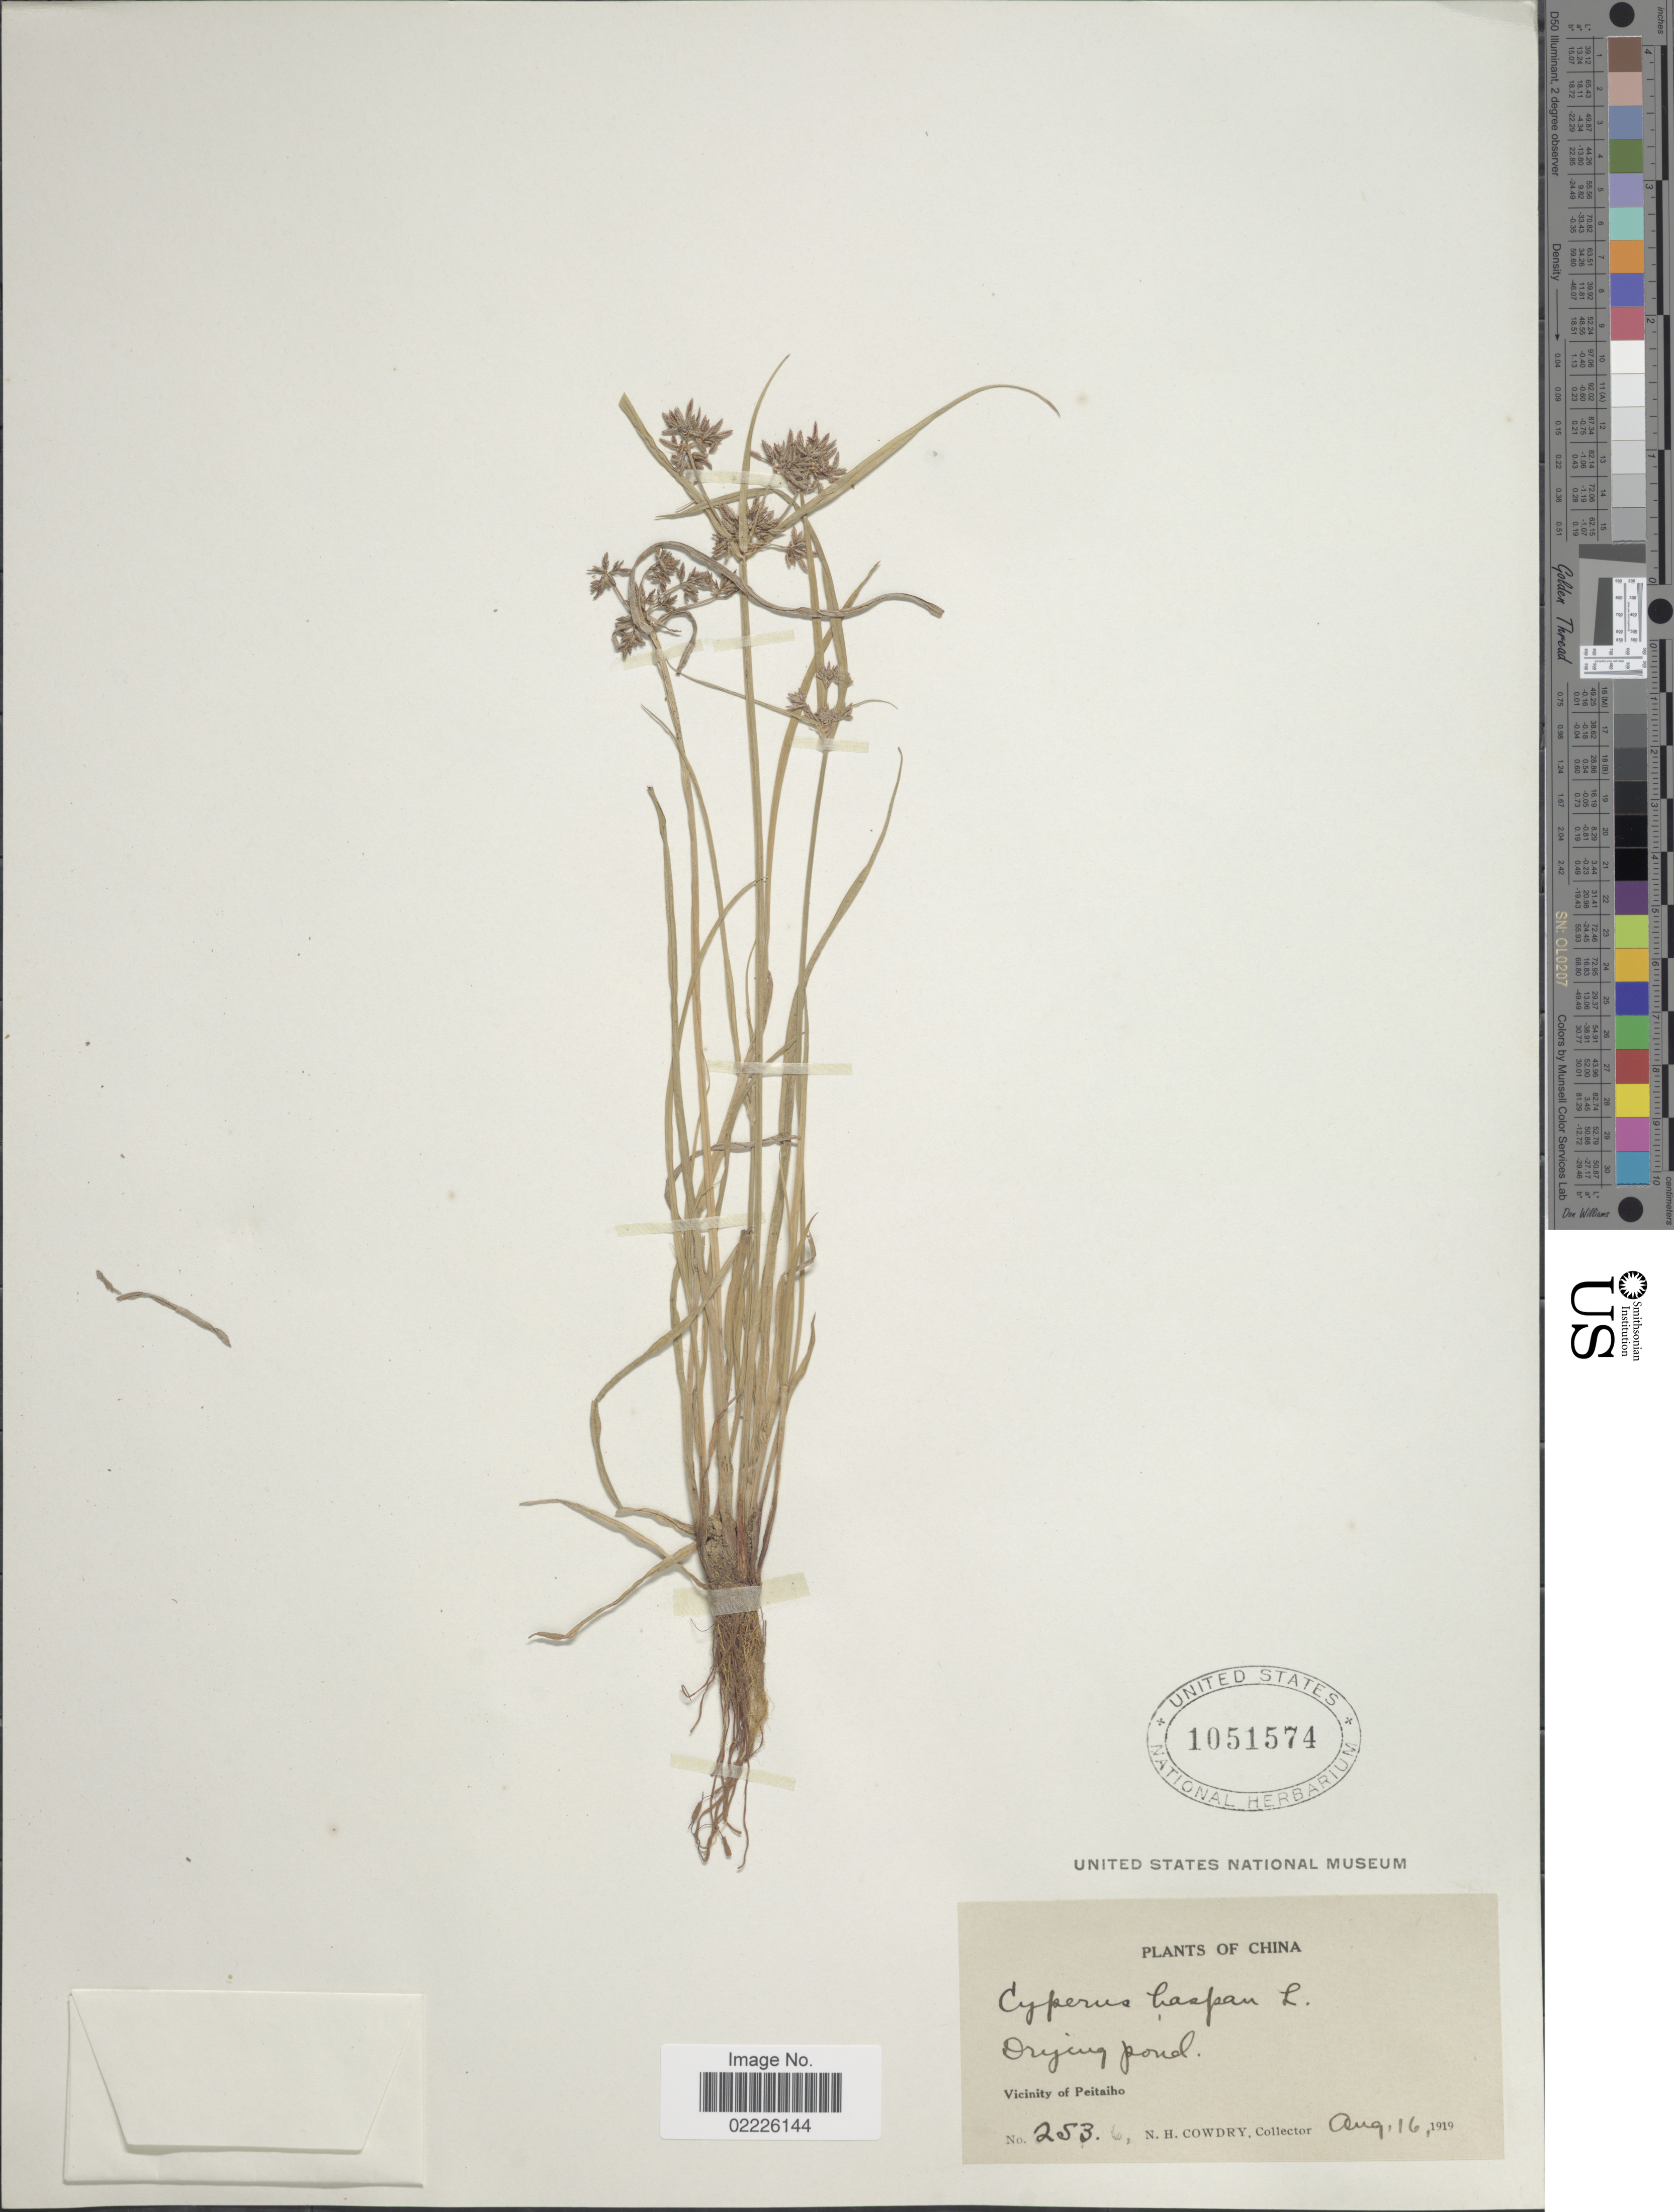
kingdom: Plantae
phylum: Tracheophyta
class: Liliopsida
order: Poales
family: Cyperaceae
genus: Cyperus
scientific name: Cyperus haspan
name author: L.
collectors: N. H. Cowdry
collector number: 253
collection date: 1919-08-16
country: China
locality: Vicinity of Peitaiho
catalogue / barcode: US 1051574